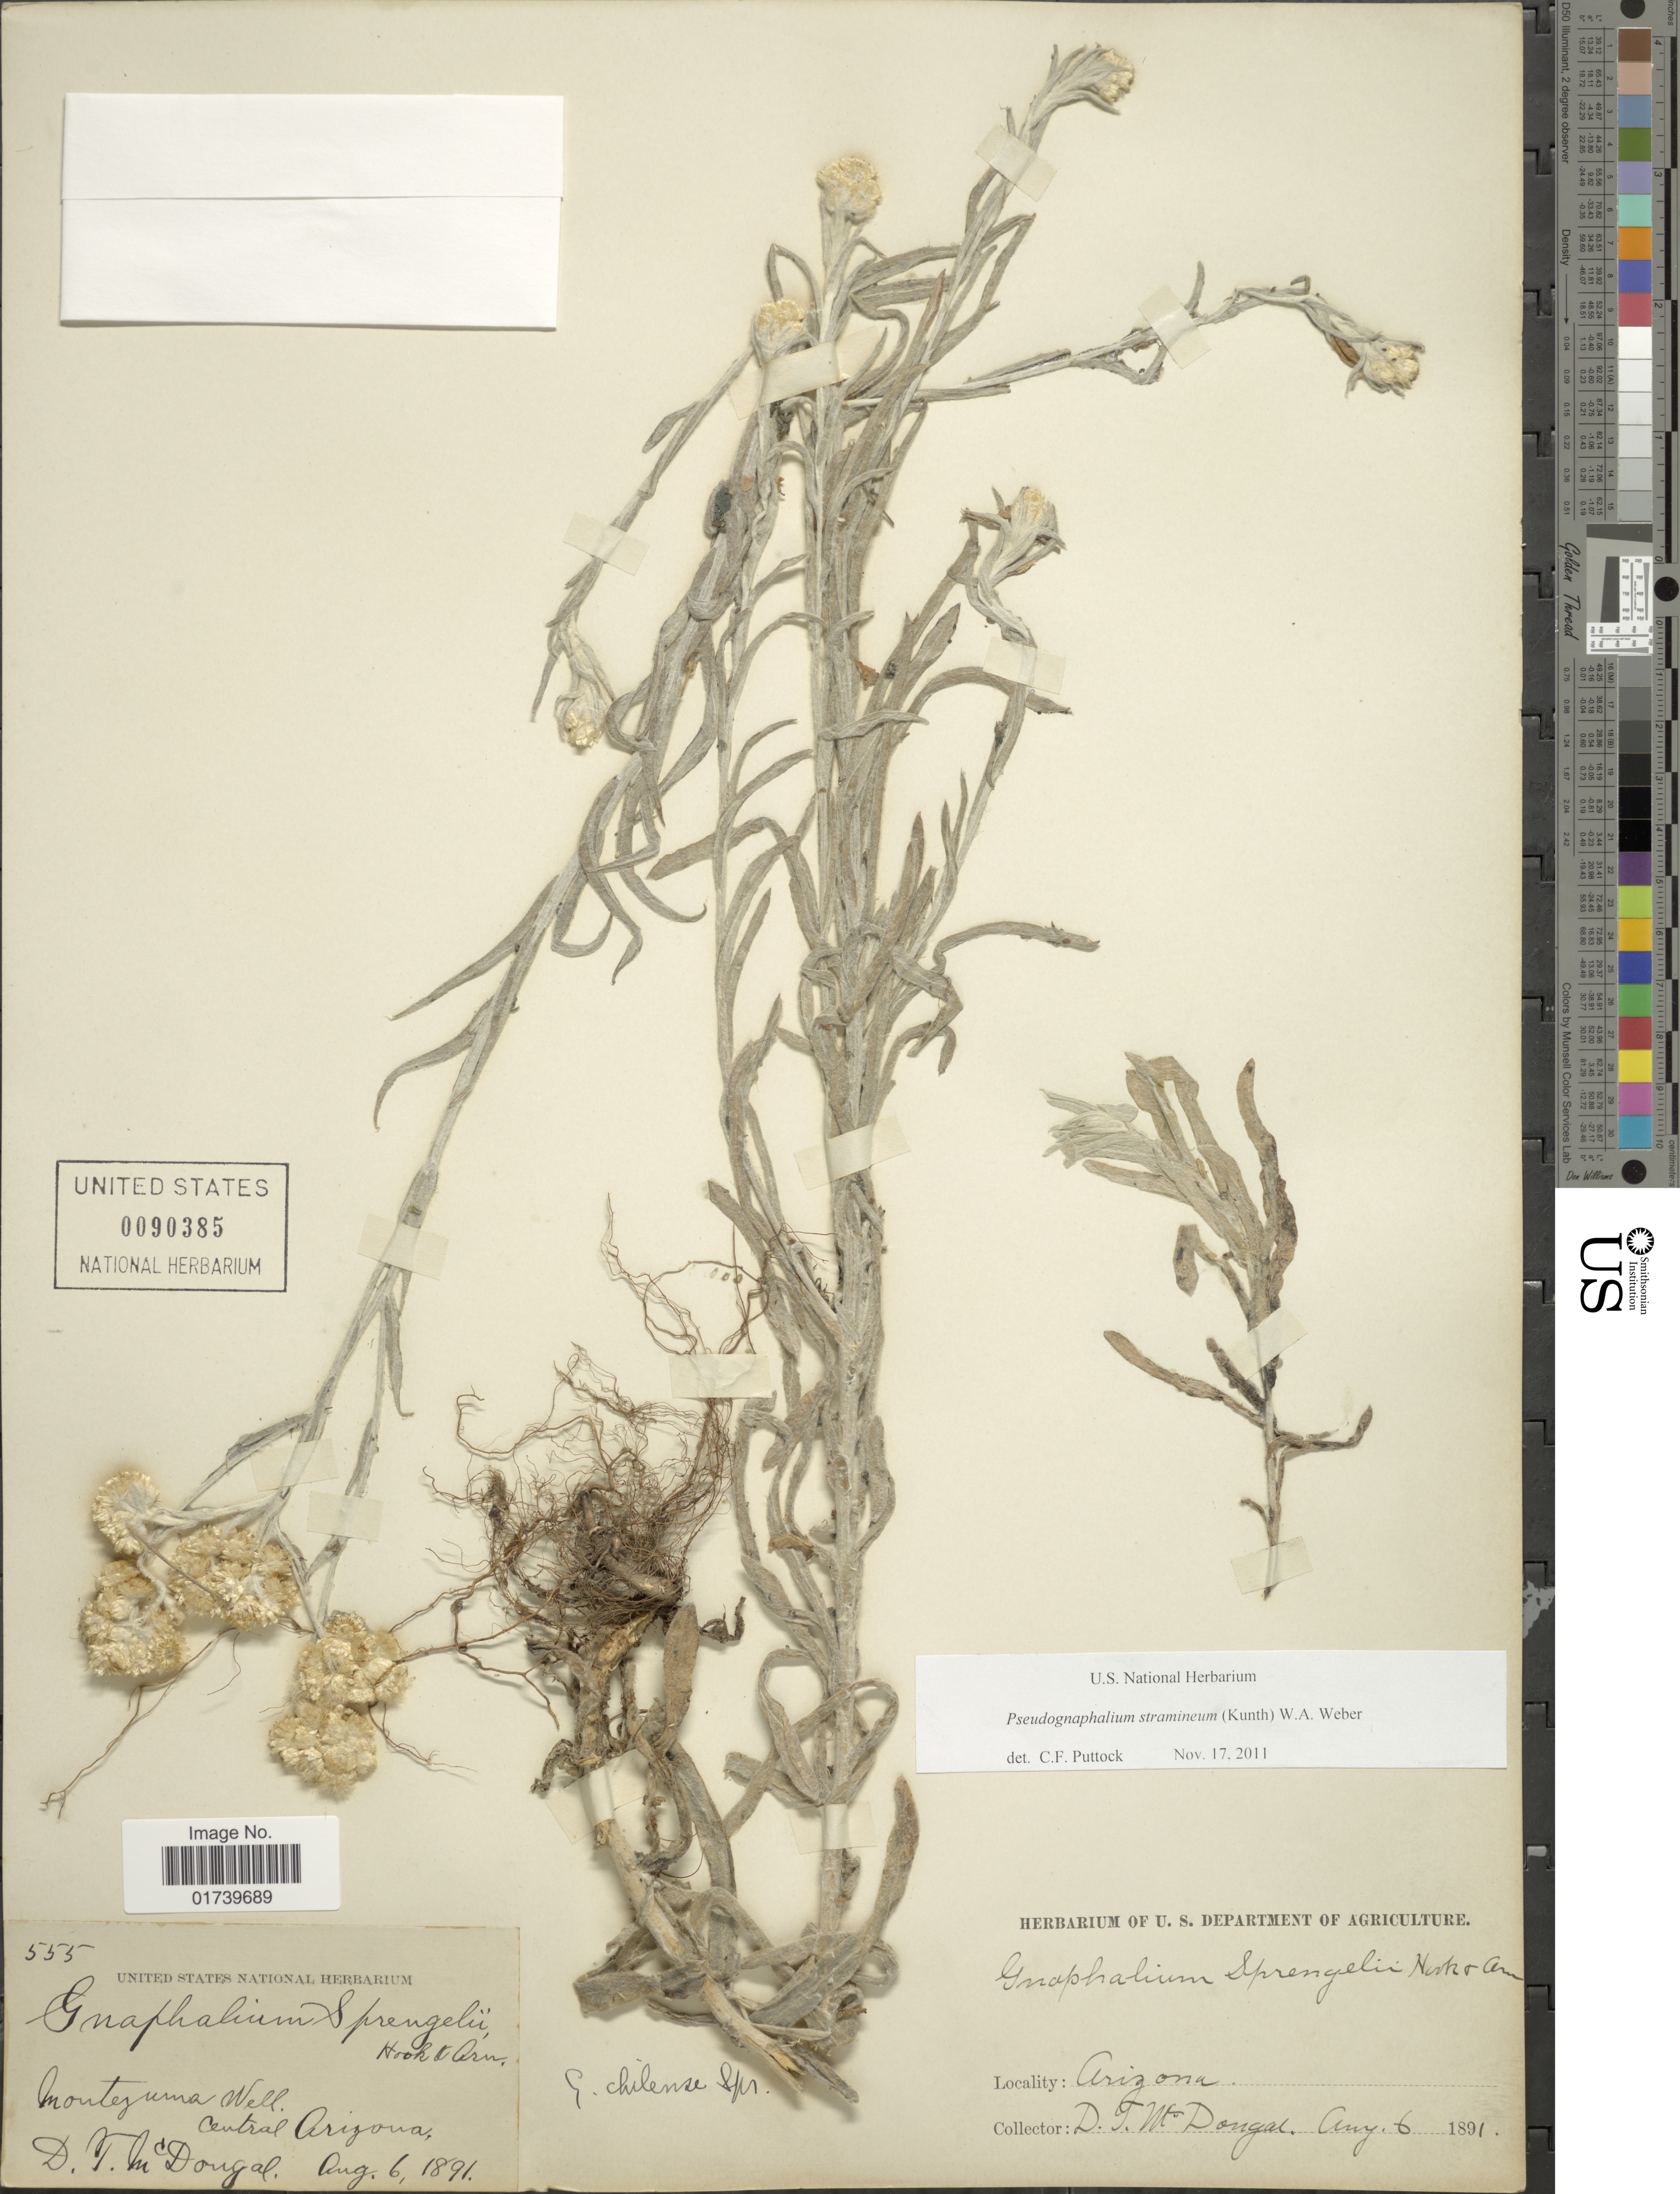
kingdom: Plantae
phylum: Tracheophyta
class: Magnoliopsida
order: Asterales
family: Asteraceae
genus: Pseudognaphalium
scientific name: Pseudognaphalium stramineum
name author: (Kunth) Anderb.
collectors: D. T. MacDougal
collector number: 555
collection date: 1891-08-06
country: United States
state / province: Arizona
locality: Montezuma Well. Central Arizona.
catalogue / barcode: US 90385